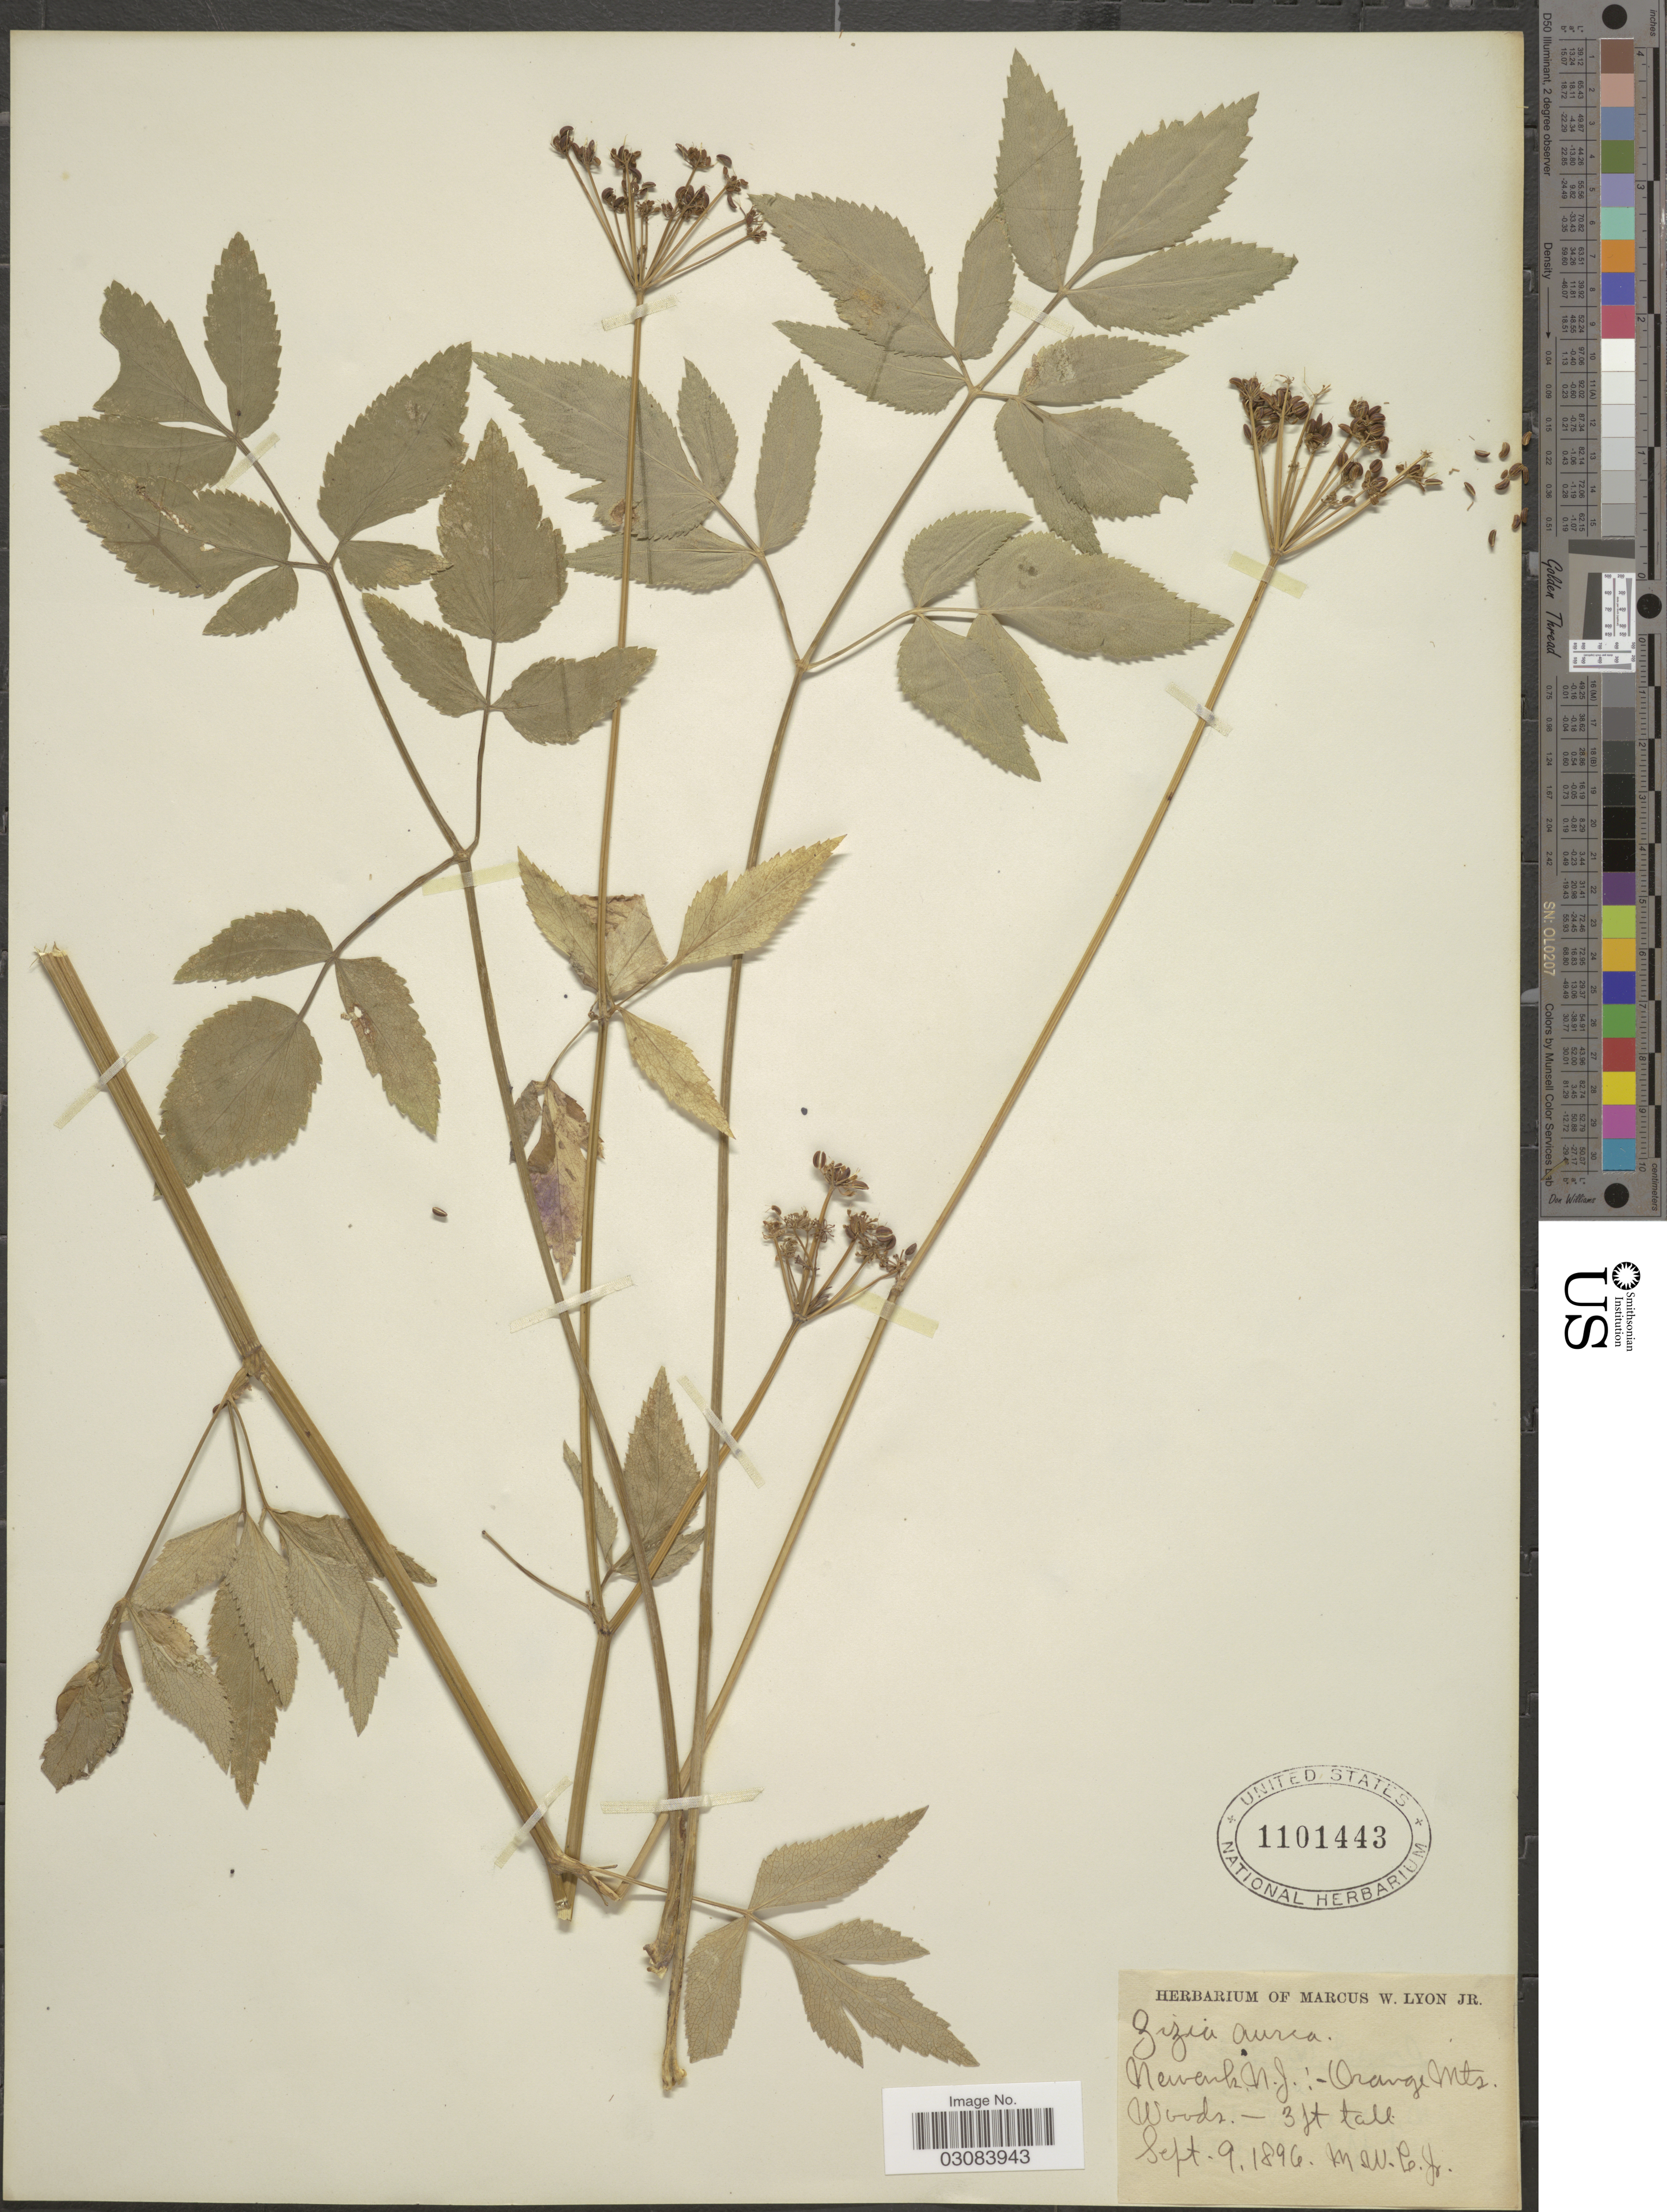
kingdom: Plantae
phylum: Tracheophyta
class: Magnoliopsida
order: Apiales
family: Apiaceae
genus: Zizia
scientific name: Zizia aurea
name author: (L.) Koch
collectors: M. W. Lyon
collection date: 1896-09-09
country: United States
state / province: New Jersey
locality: Newark N.J.; - Orange Mts.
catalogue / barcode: US 1101443